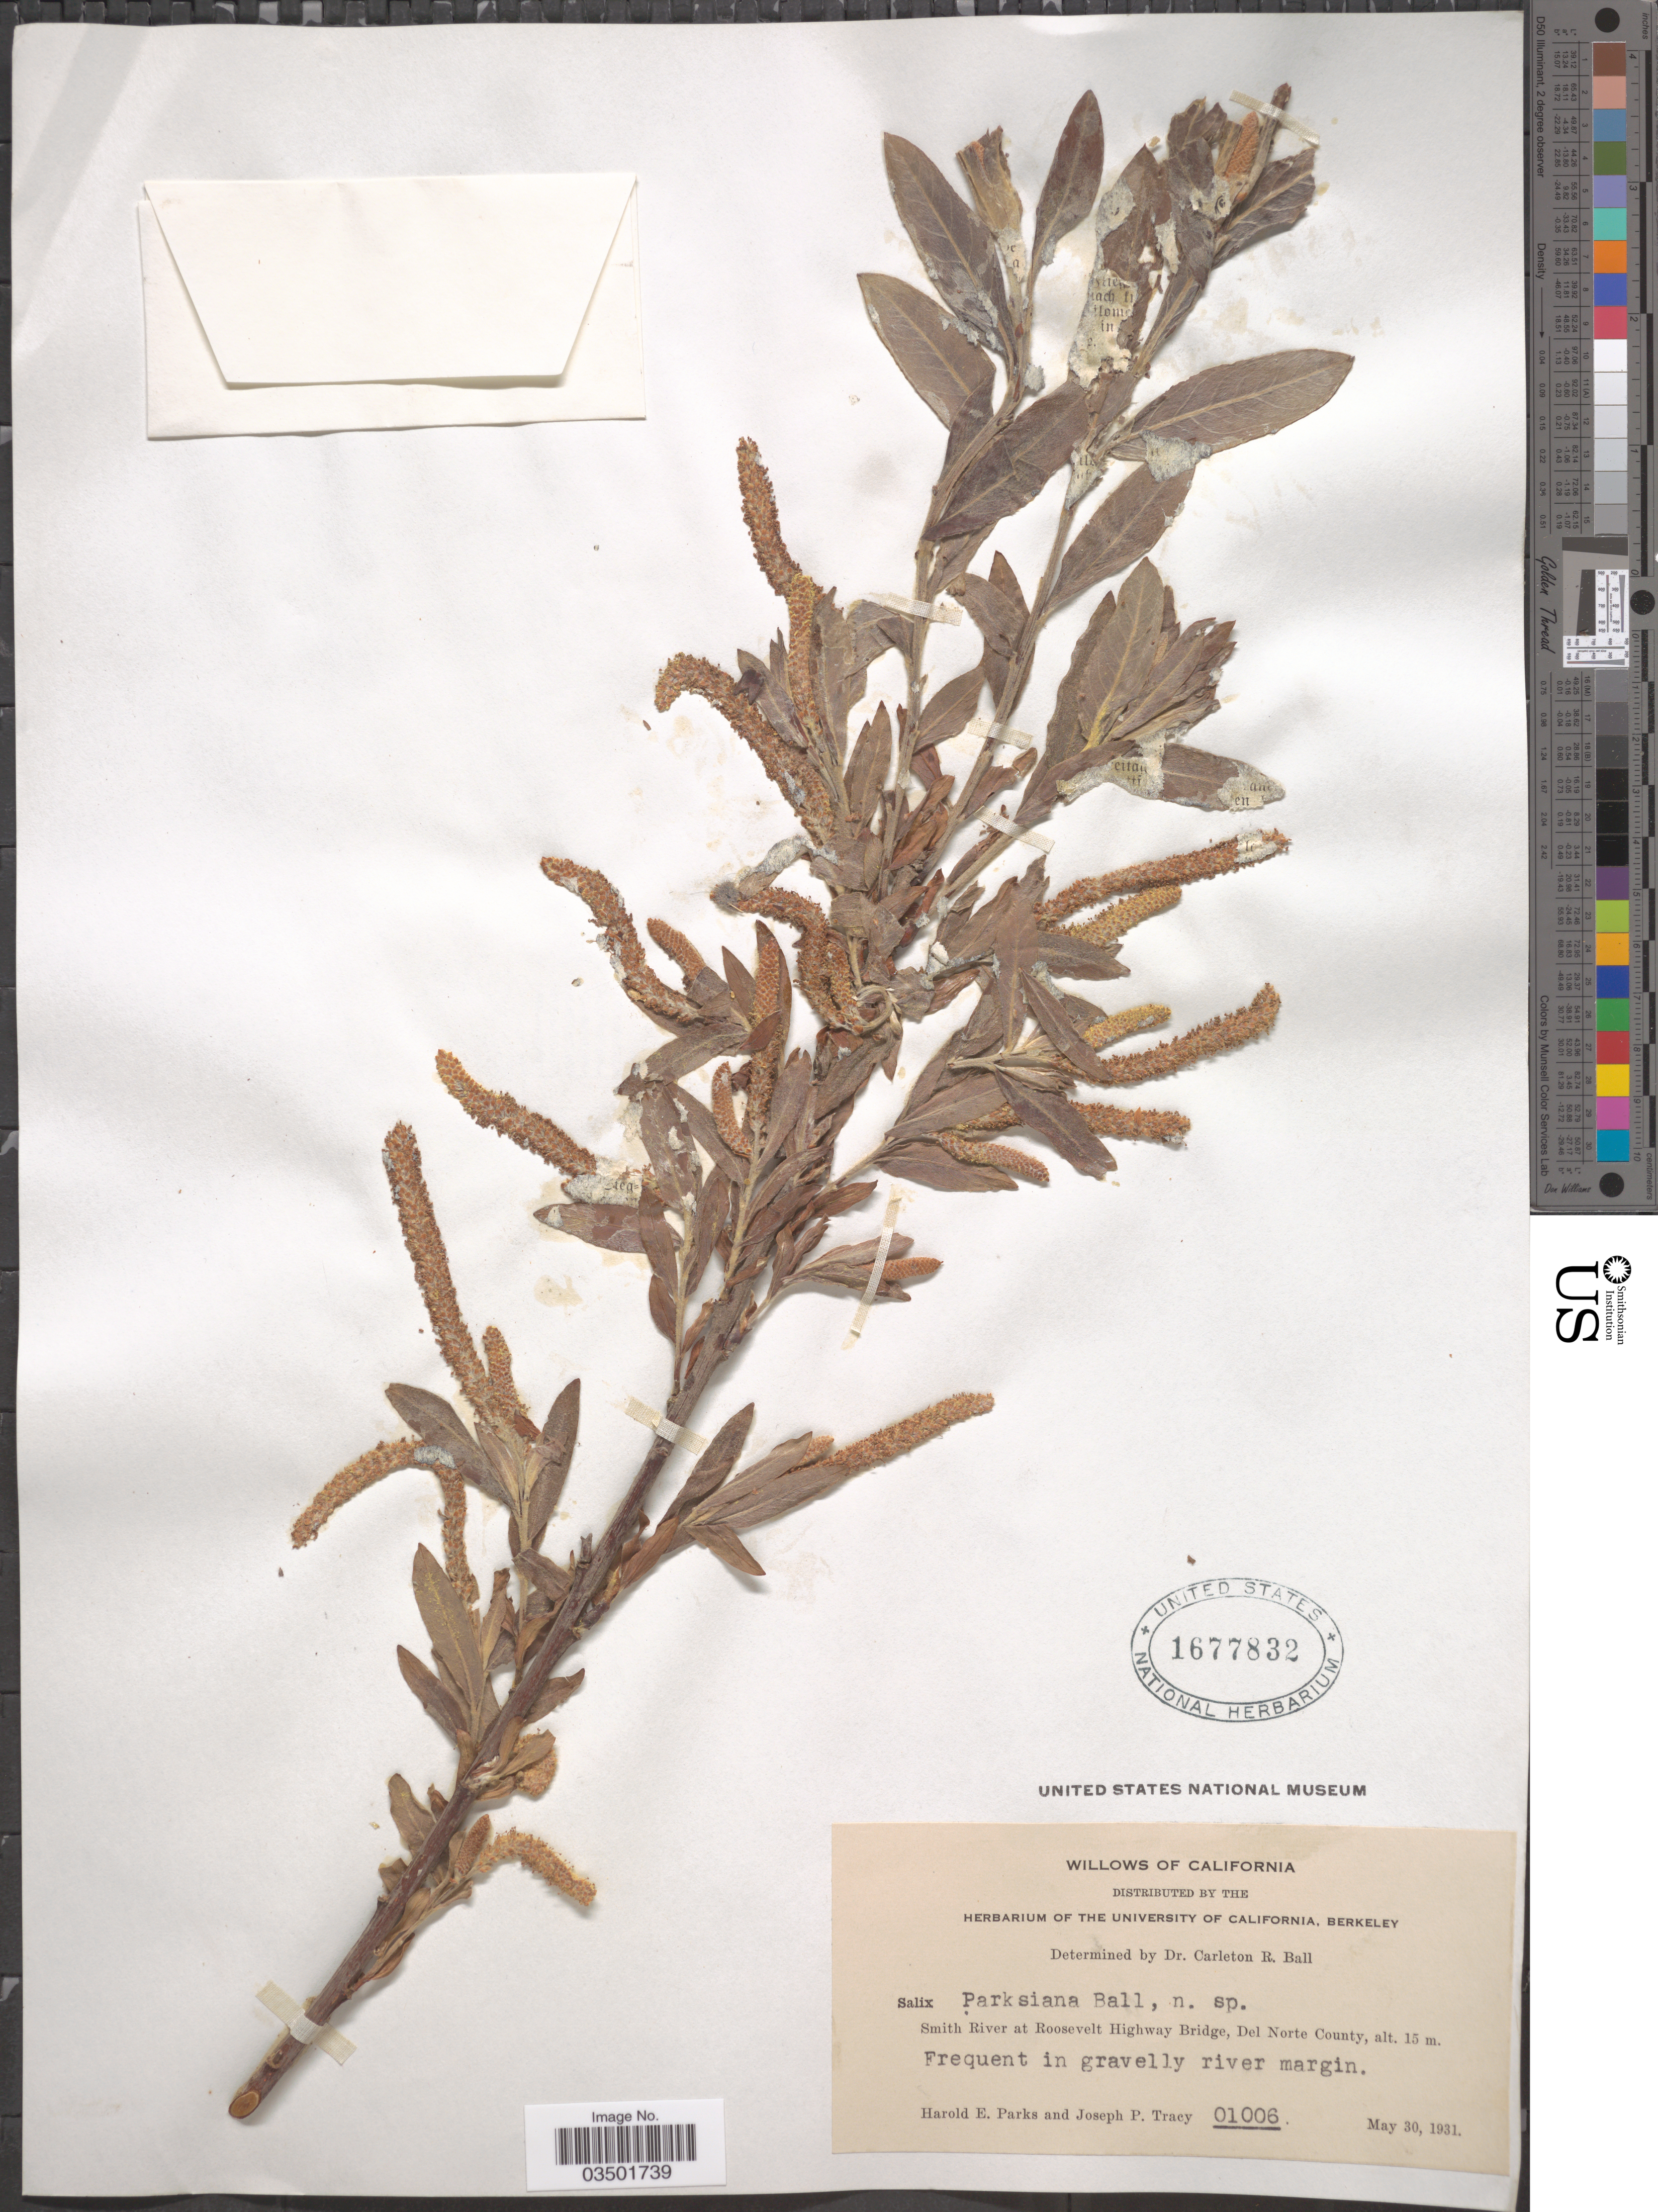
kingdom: Plantae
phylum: Tracheophyta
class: Magnoliopsida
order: Malpighiales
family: Salicaceae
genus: Salix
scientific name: Salix parksiana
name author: C.R. Ball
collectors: H. E. Parks & J. Tracy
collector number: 01006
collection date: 1931-05-30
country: United States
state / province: California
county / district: Del Norte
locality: Smith River at Roosevelt Highway Bridge, Del Norte County.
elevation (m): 15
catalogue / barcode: US 1677832